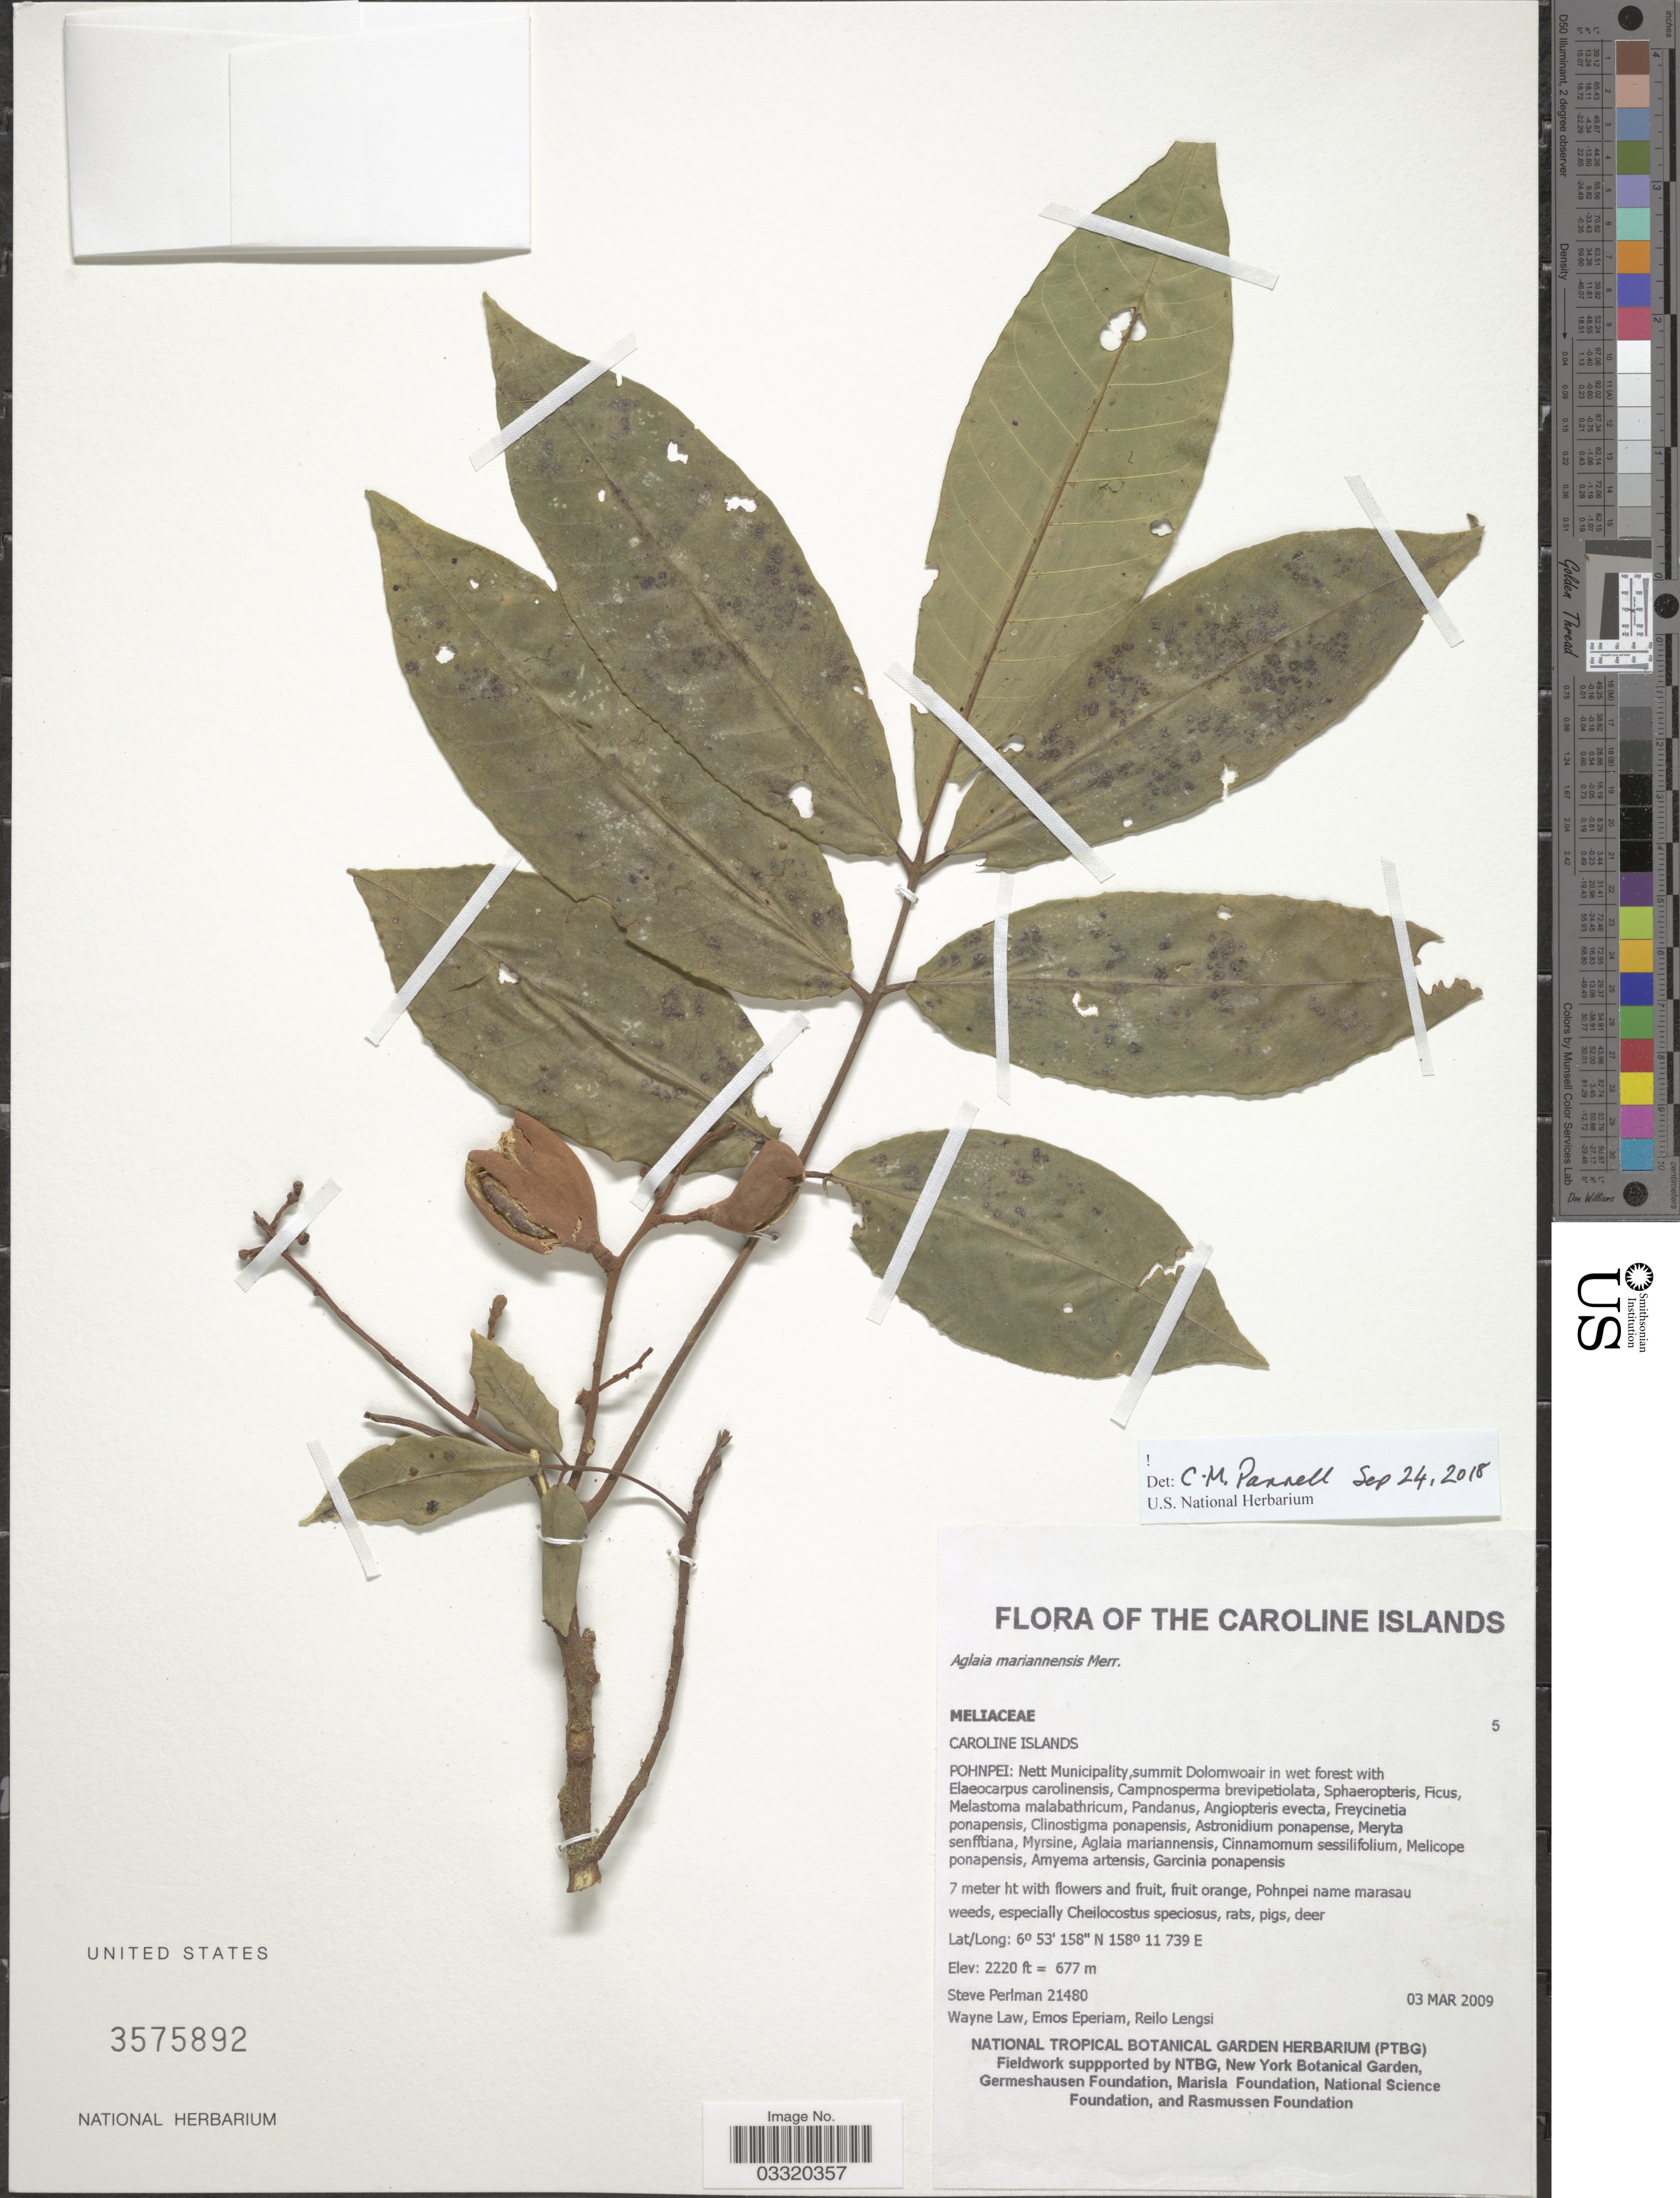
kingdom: Plantae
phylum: Tracheophyta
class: Magnoliopsida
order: Sapindales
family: Meliaceae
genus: Aglaia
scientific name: Aglaia mariannensis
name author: Merr.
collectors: S. Perlman, W. Law, E. Eperiam & R. Lengsi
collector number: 21480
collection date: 2009-03-03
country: Micronesia, Federated States of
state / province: Pohnpei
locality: The Caroline Islands. Nett Municipality, summit Dolomwoair.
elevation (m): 677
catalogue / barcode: US 3575892